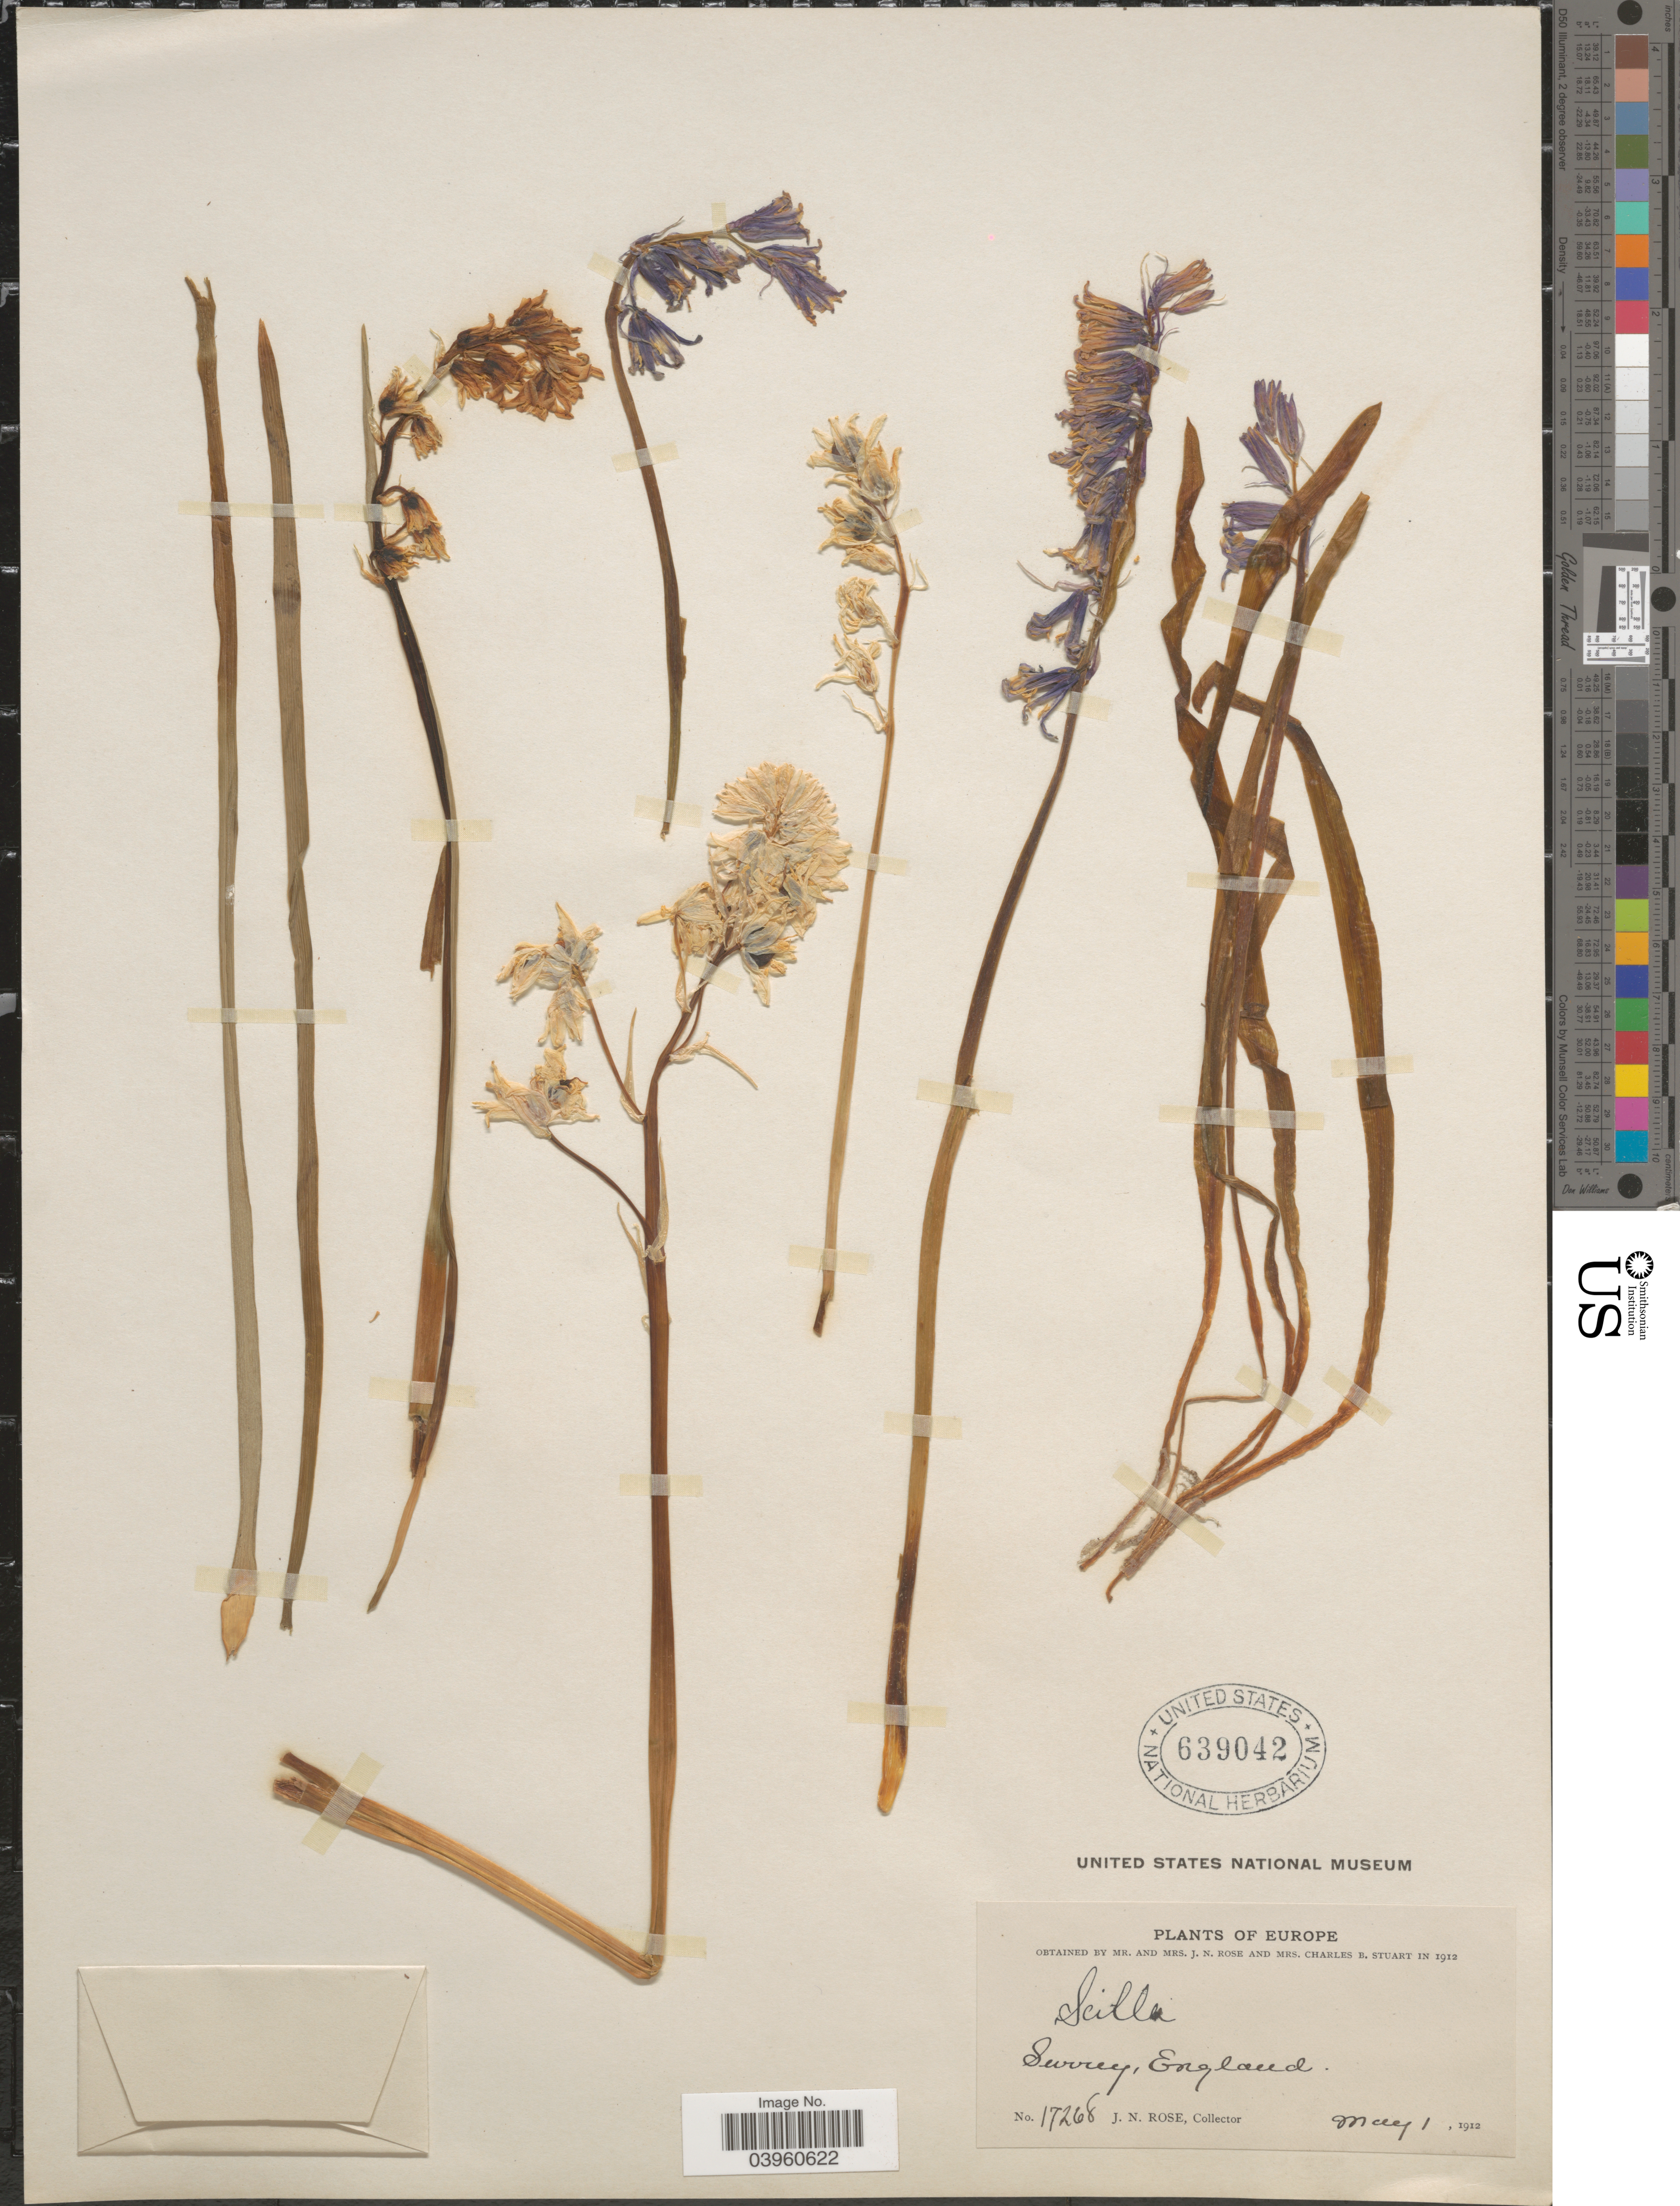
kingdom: Plantae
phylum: Tracheophyta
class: Liliopsida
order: Asparagales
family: Asparagaceae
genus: Scilla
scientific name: Scilla sp.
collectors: J. N. Rose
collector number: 17268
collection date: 1912-05-01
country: United Kingdom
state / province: England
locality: Surrey.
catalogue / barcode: US 639042